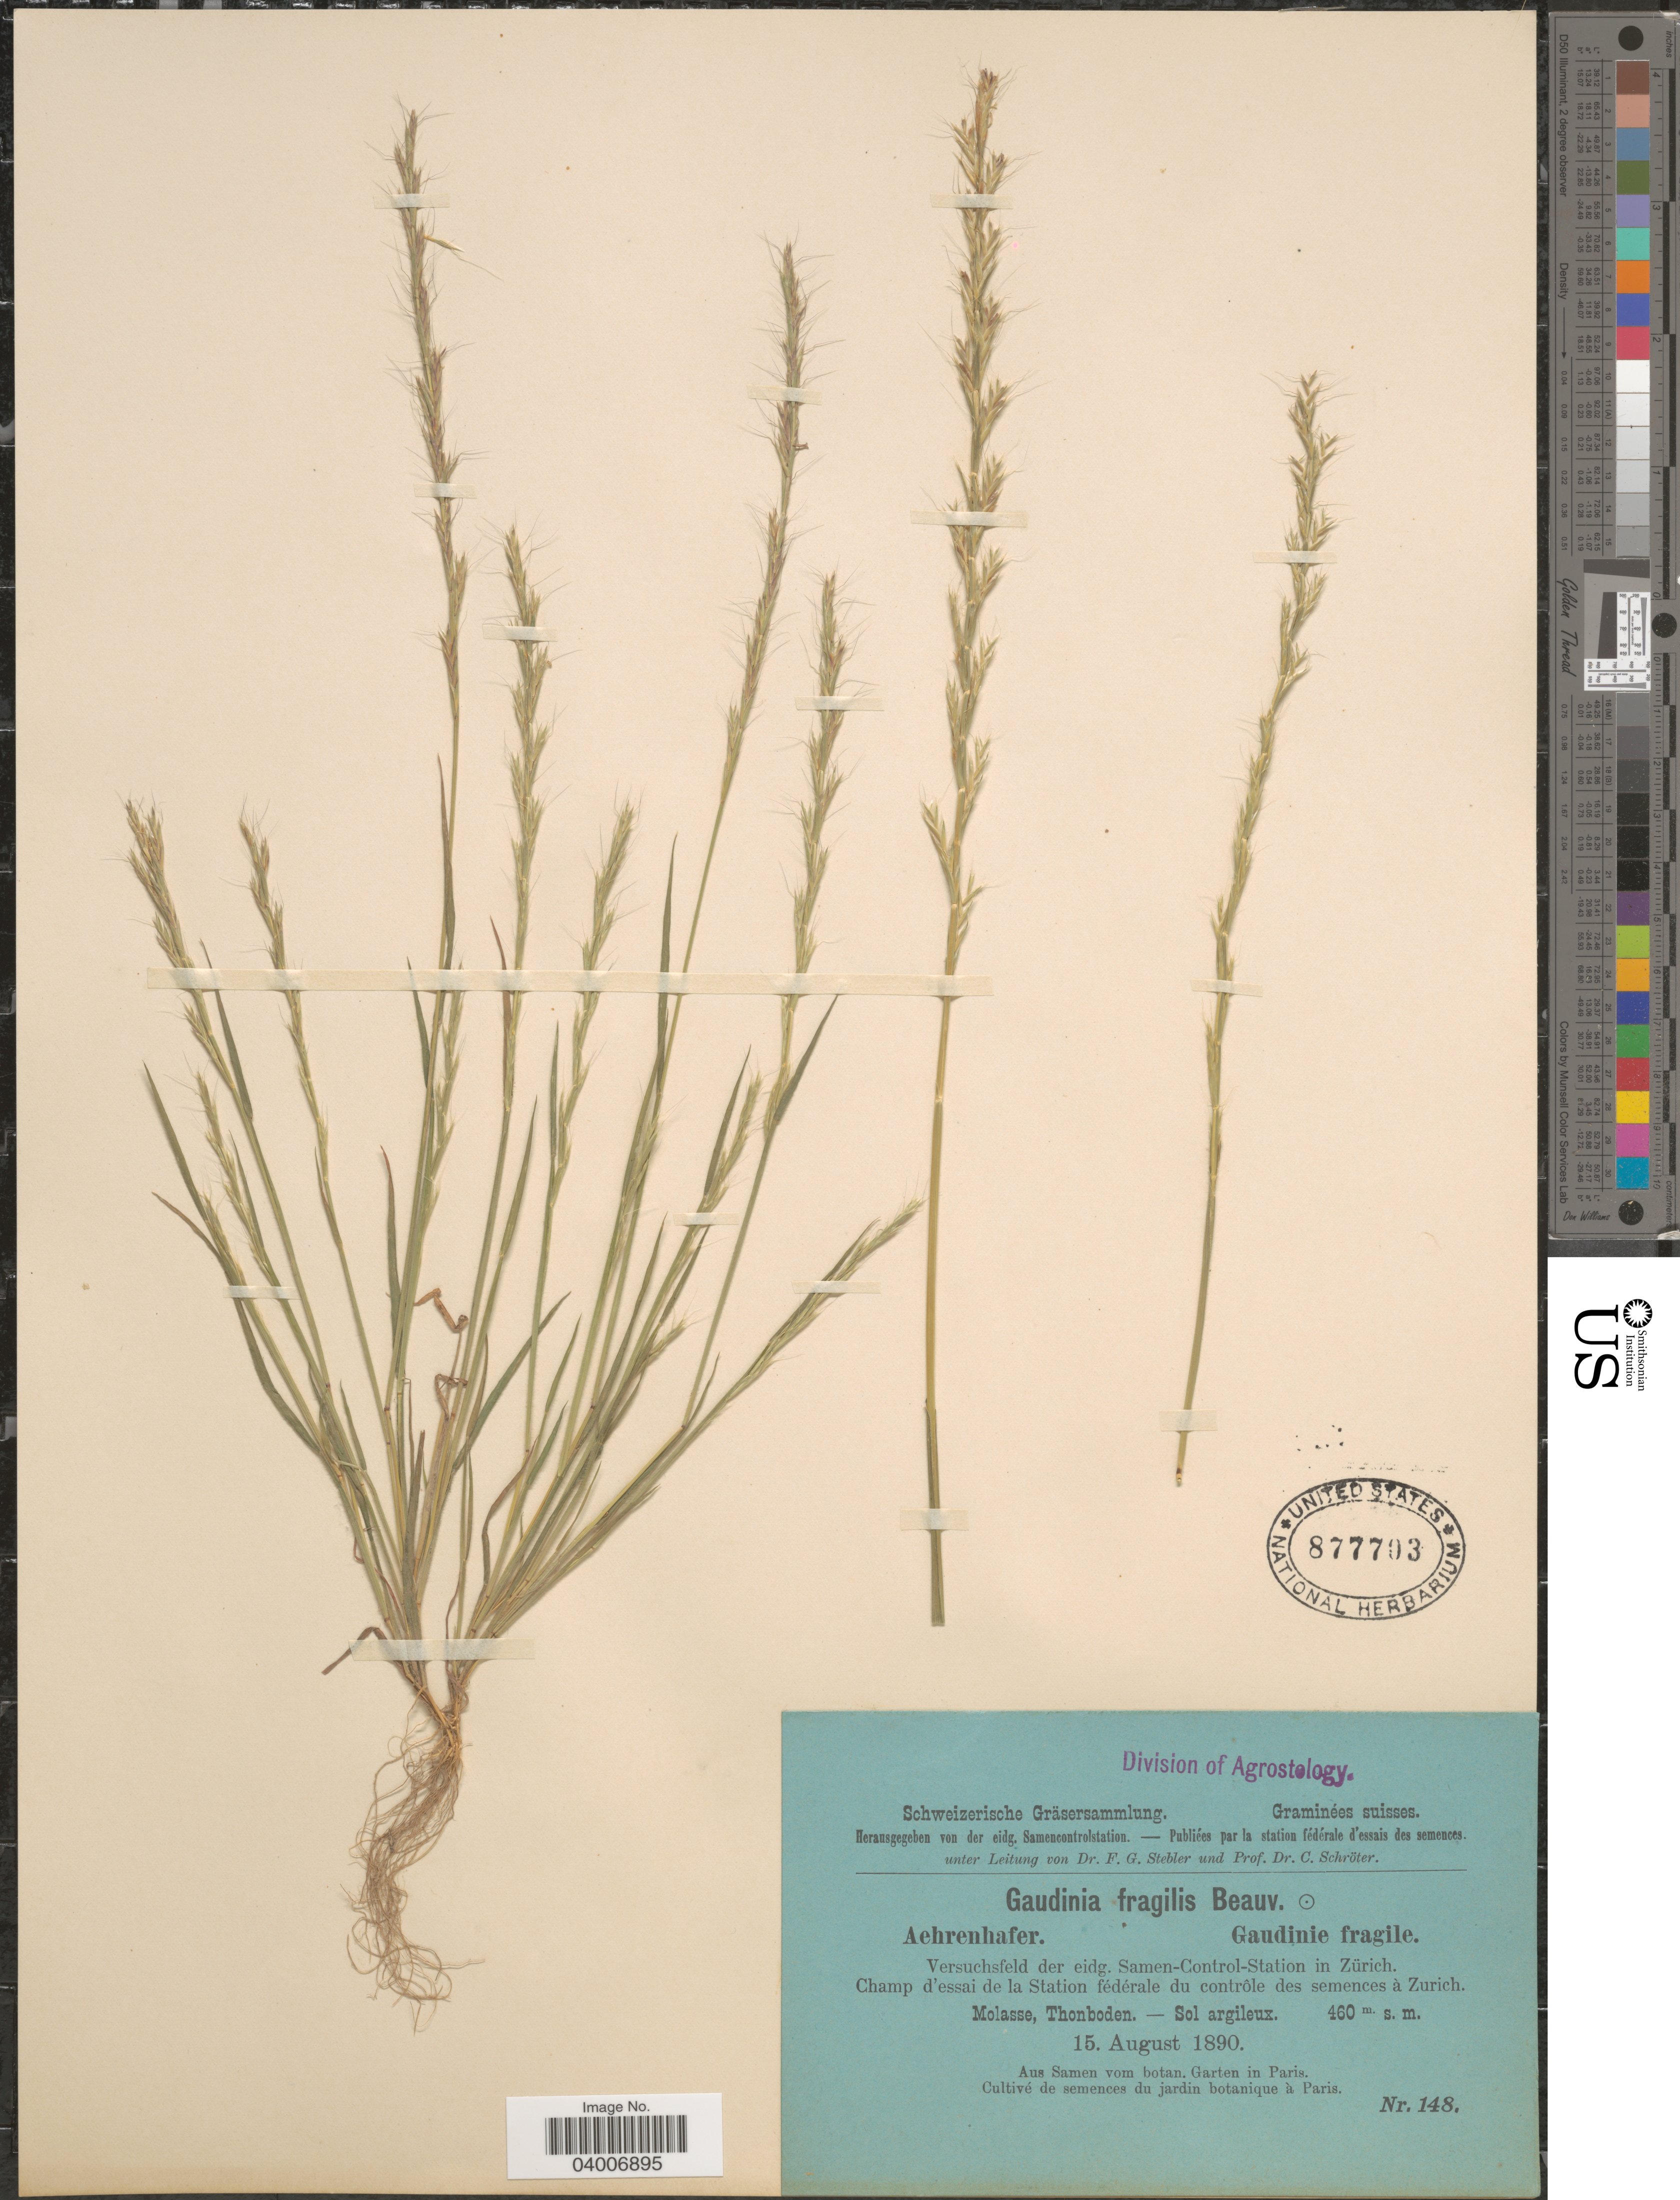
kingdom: Plantae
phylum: Tracheophyta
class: Liliopsida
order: Poales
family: Poaceae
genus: Gaudinia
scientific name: Gaudinia fragilis var. fragilis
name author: (L.) P. Beauv.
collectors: Stebler, F.G. & Schröter, C.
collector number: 148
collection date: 1890-08-15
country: Switzerland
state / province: Zurich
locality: Verscuchsfeld der eidg. Samen-Control-Station in Zürich. Champ d'essai de la Station fédérale du contrôle des semences à Zurich. Molasse, Thonboden.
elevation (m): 460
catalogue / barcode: US 877703